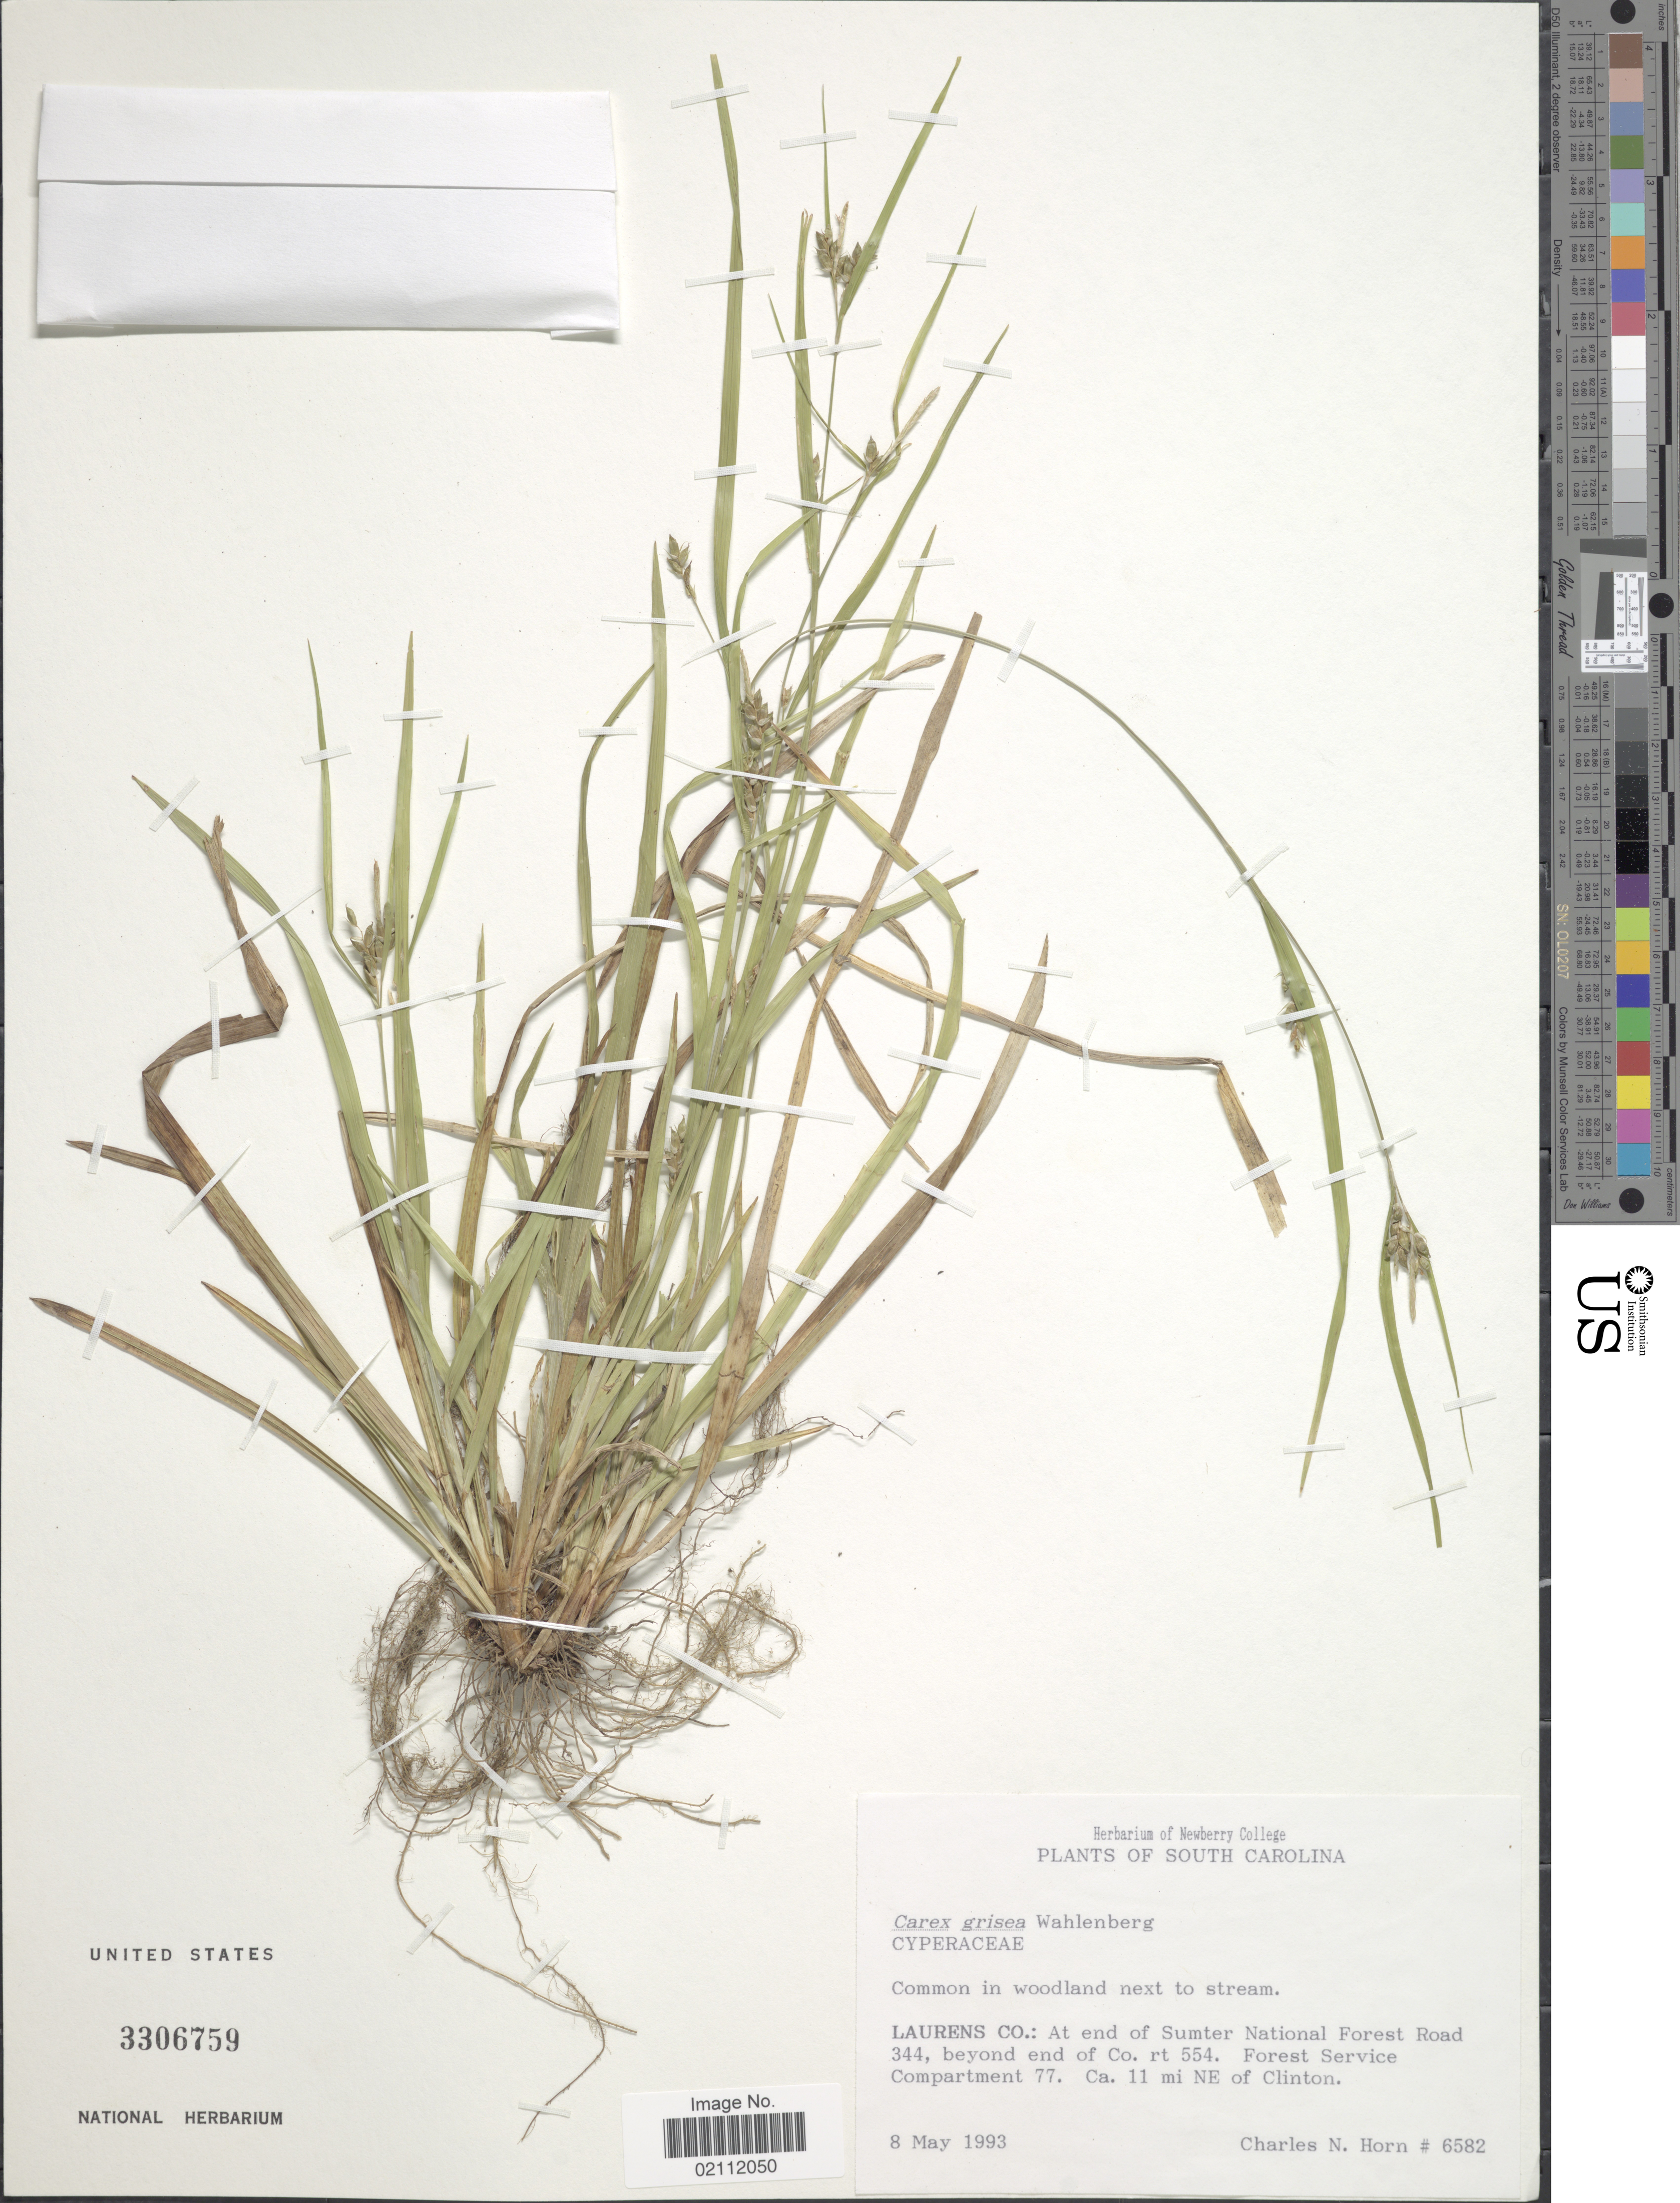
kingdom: Plantae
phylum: Tracheophyta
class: Liliopsida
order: Poales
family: Cyperaceae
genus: Carex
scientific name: Carex grisea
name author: Wahlenb.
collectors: C. N. Horn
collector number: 6582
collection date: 1993-05-08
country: United States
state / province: South Carolina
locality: Laurens Co.: At end of Sumter National Forest Road 344, beyond end of Co. rt. 554. Forest Service Compartment 77. Ca. 11 mi NE of Clinton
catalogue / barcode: US 3306759